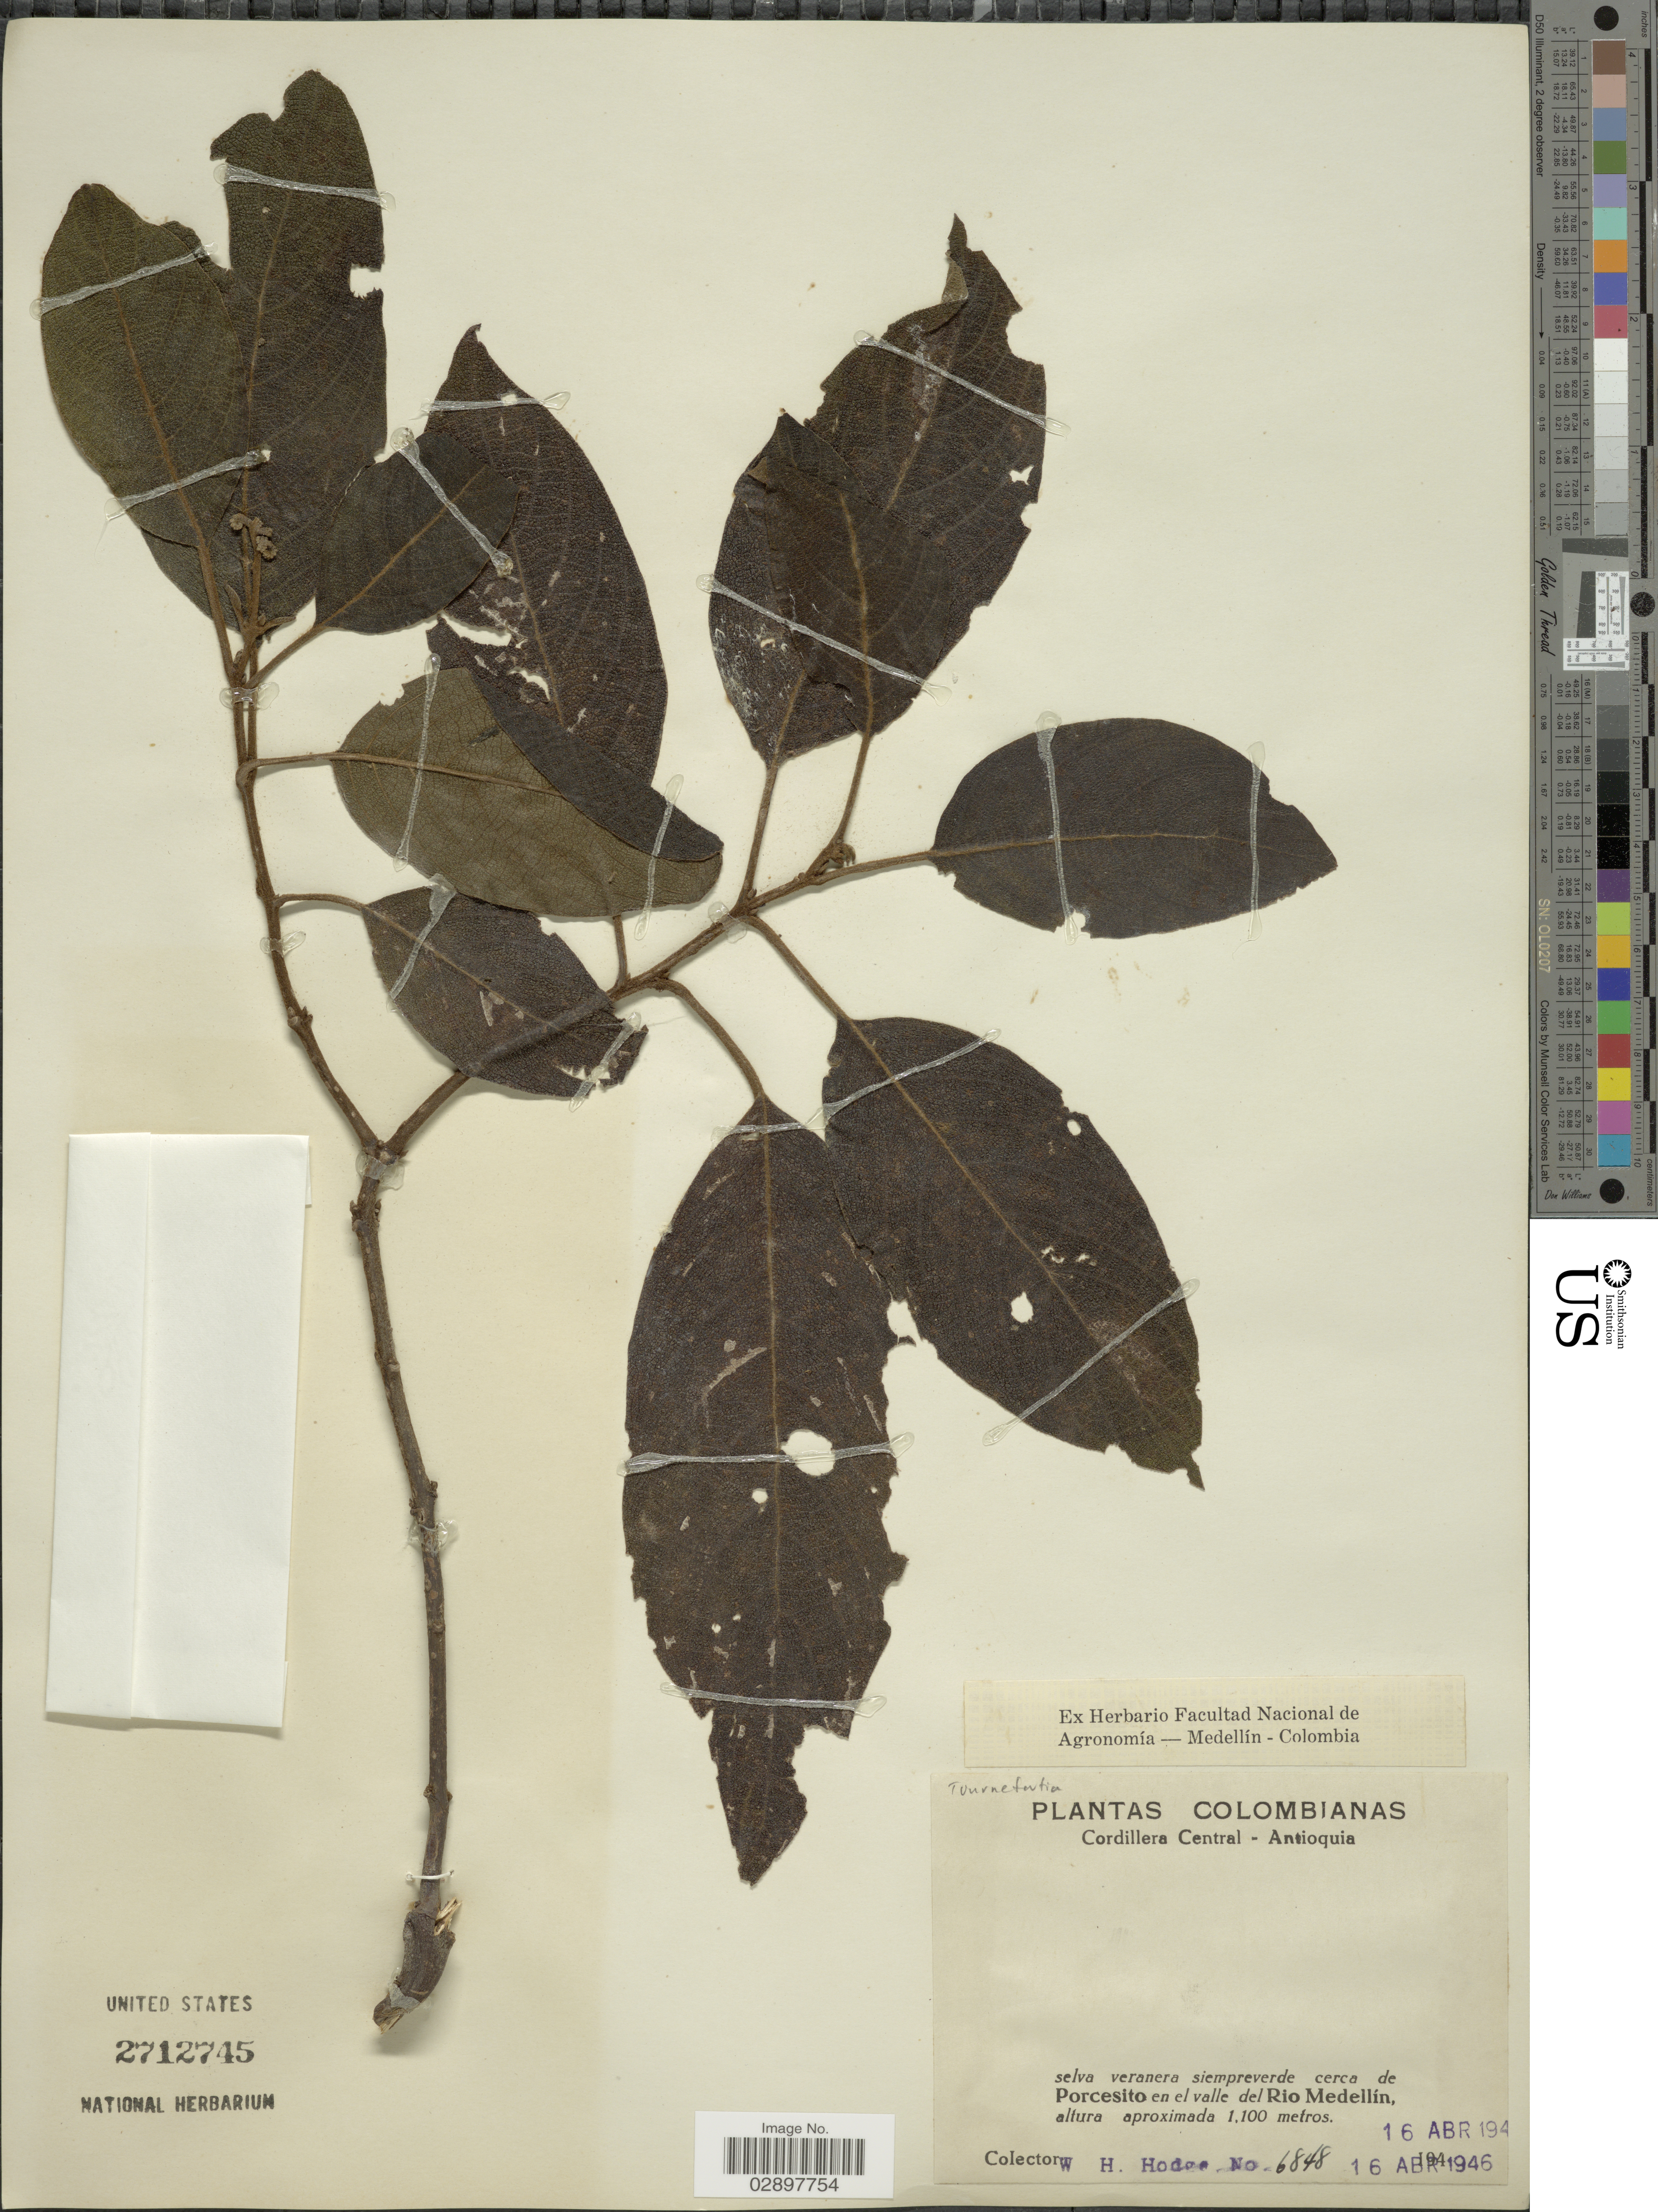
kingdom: Plantae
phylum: Tracheophyta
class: Magnoliopsida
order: Boraginales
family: Heliotropiaceae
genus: Tournefortia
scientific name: Tournefortia sp.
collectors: W. Hodge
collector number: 6848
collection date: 1946-04-16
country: Colombia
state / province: Antioquia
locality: Cordillera Central - Antioquia, selva veranera siempreverde cerca de Porcesito en el valle del Rio Medellín.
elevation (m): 1100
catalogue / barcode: US 2712745